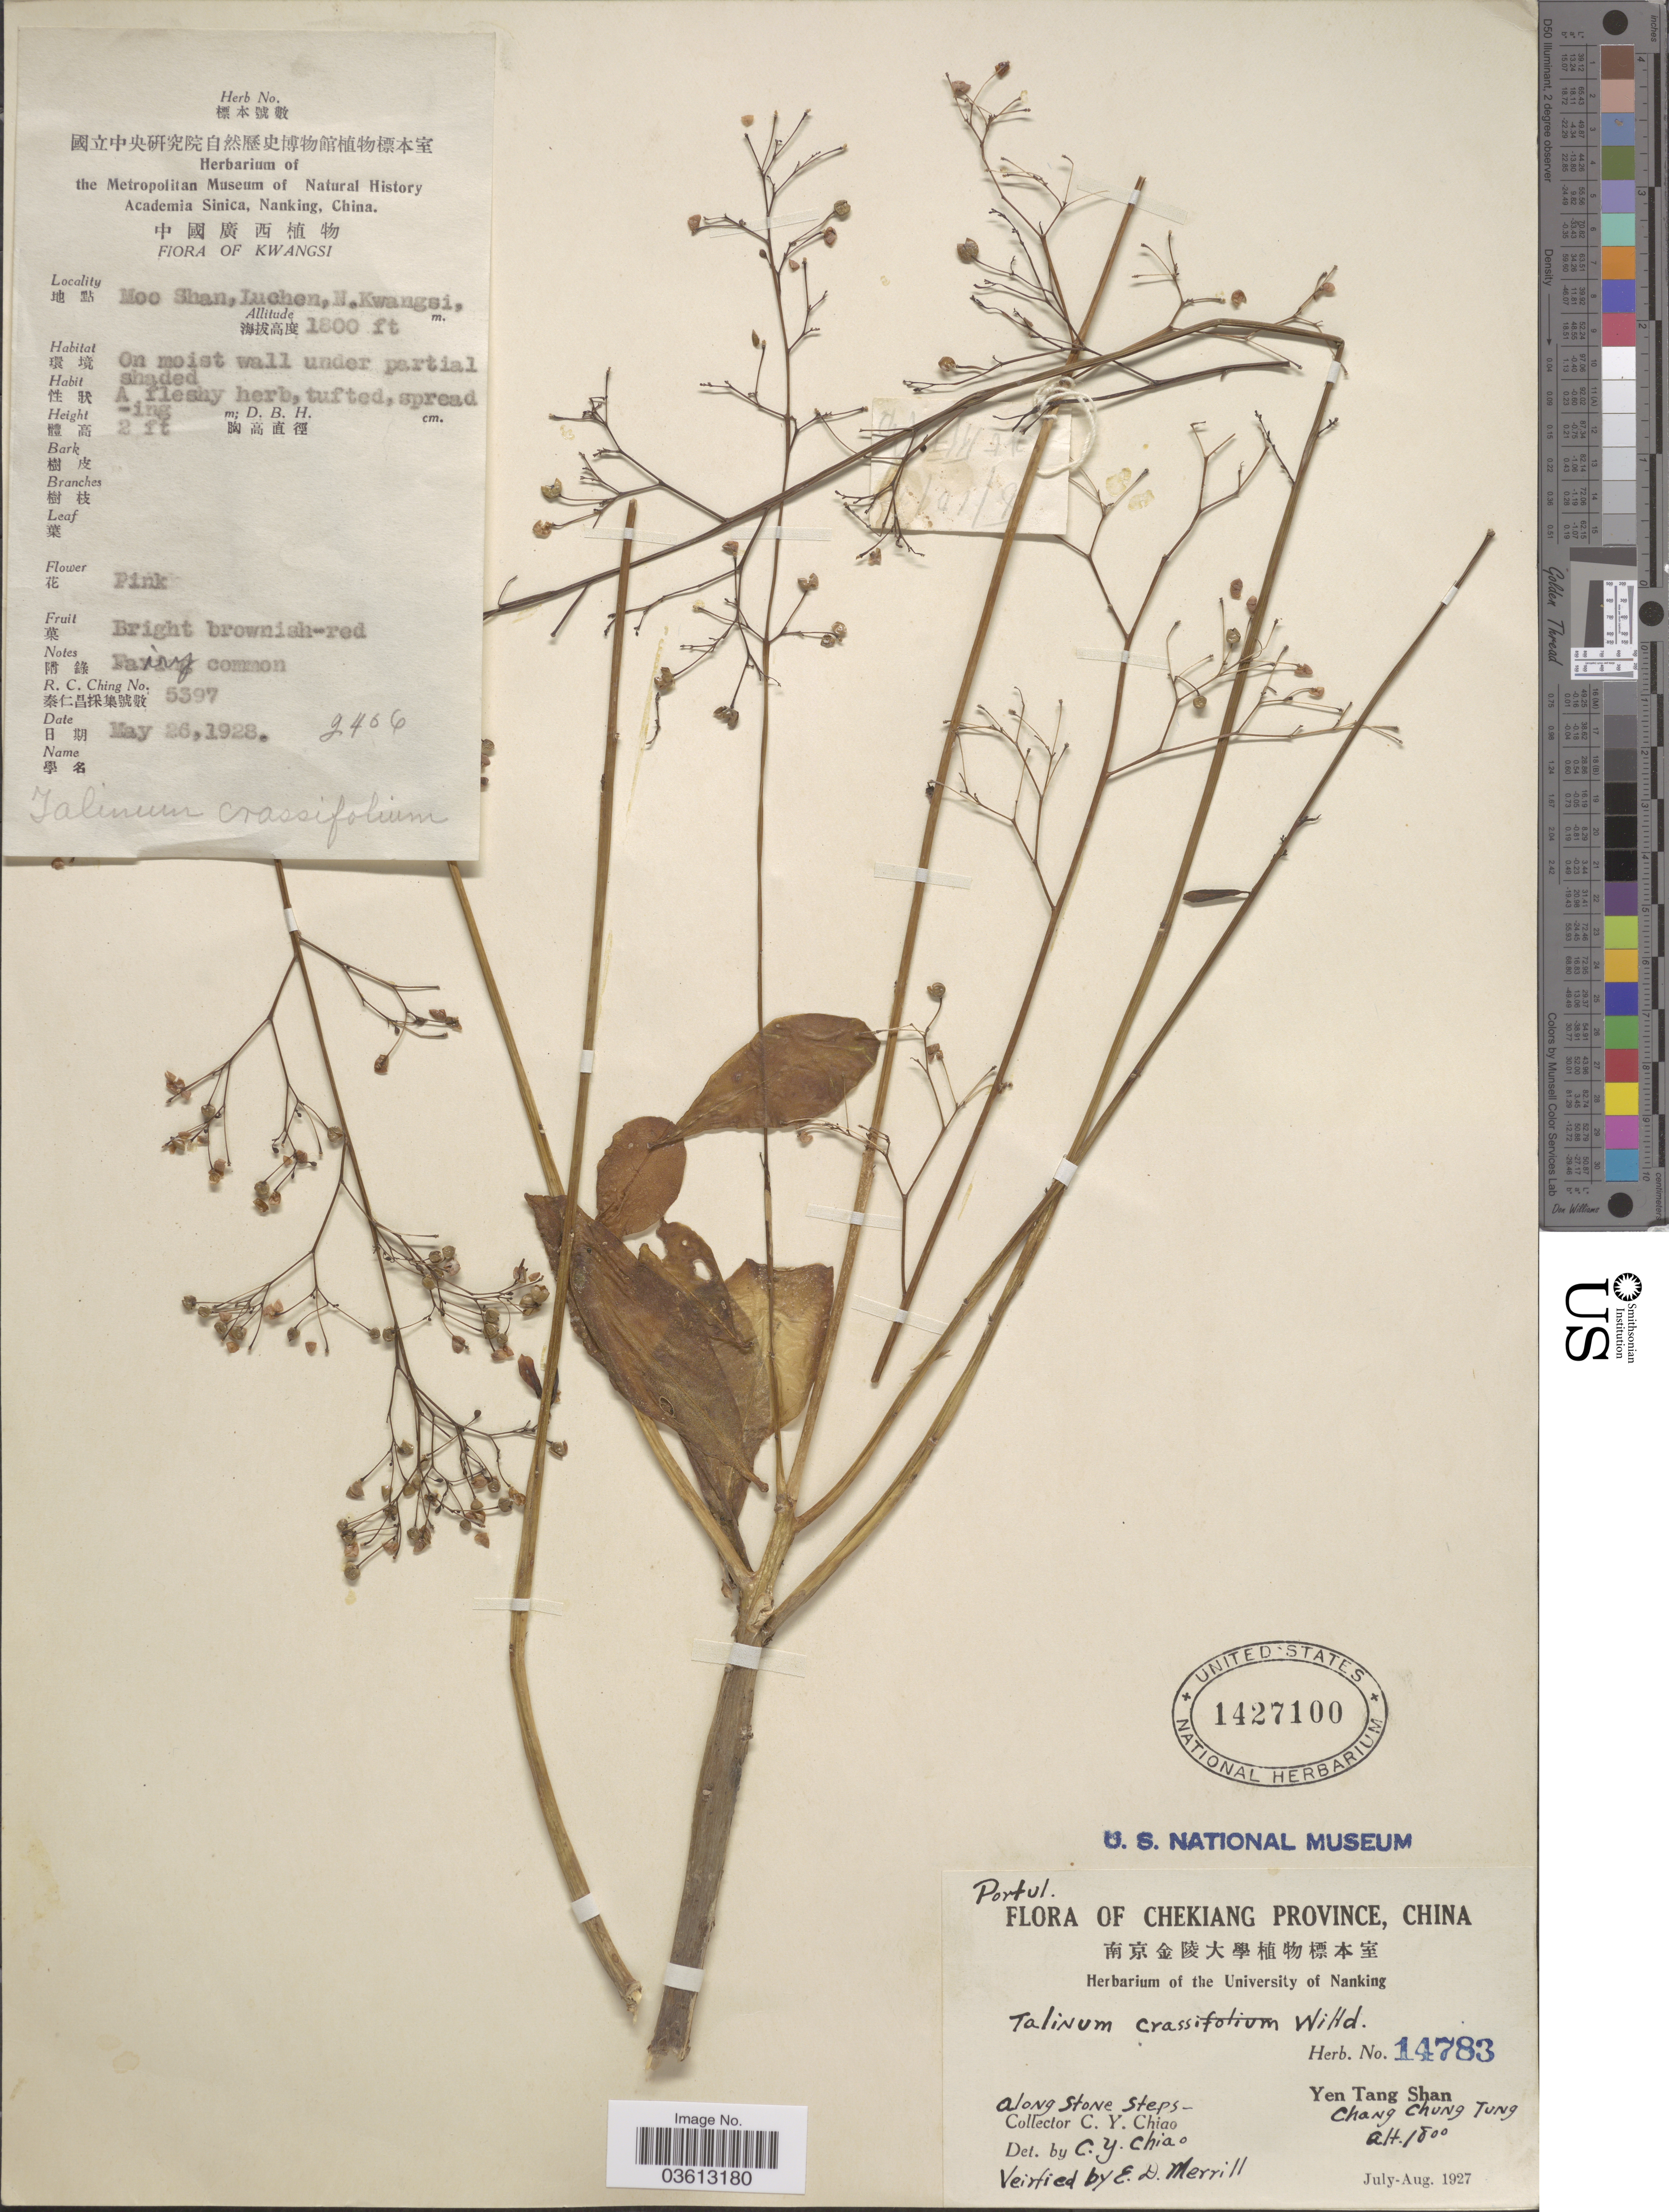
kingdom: Plantae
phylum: Tracheophyta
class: Magnoliopsida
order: Caryophyllales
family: Talinaceae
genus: Talinum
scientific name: Talinum paniculatum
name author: (Jacq.) Gaertn.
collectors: C. Y. Chiao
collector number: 14783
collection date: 1927-07/1927-08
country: China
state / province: Zhejiang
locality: Chekiang Province. Along stone steps, Yen Tang Shan, Chang Chung Tung.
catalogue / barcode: US 1427100